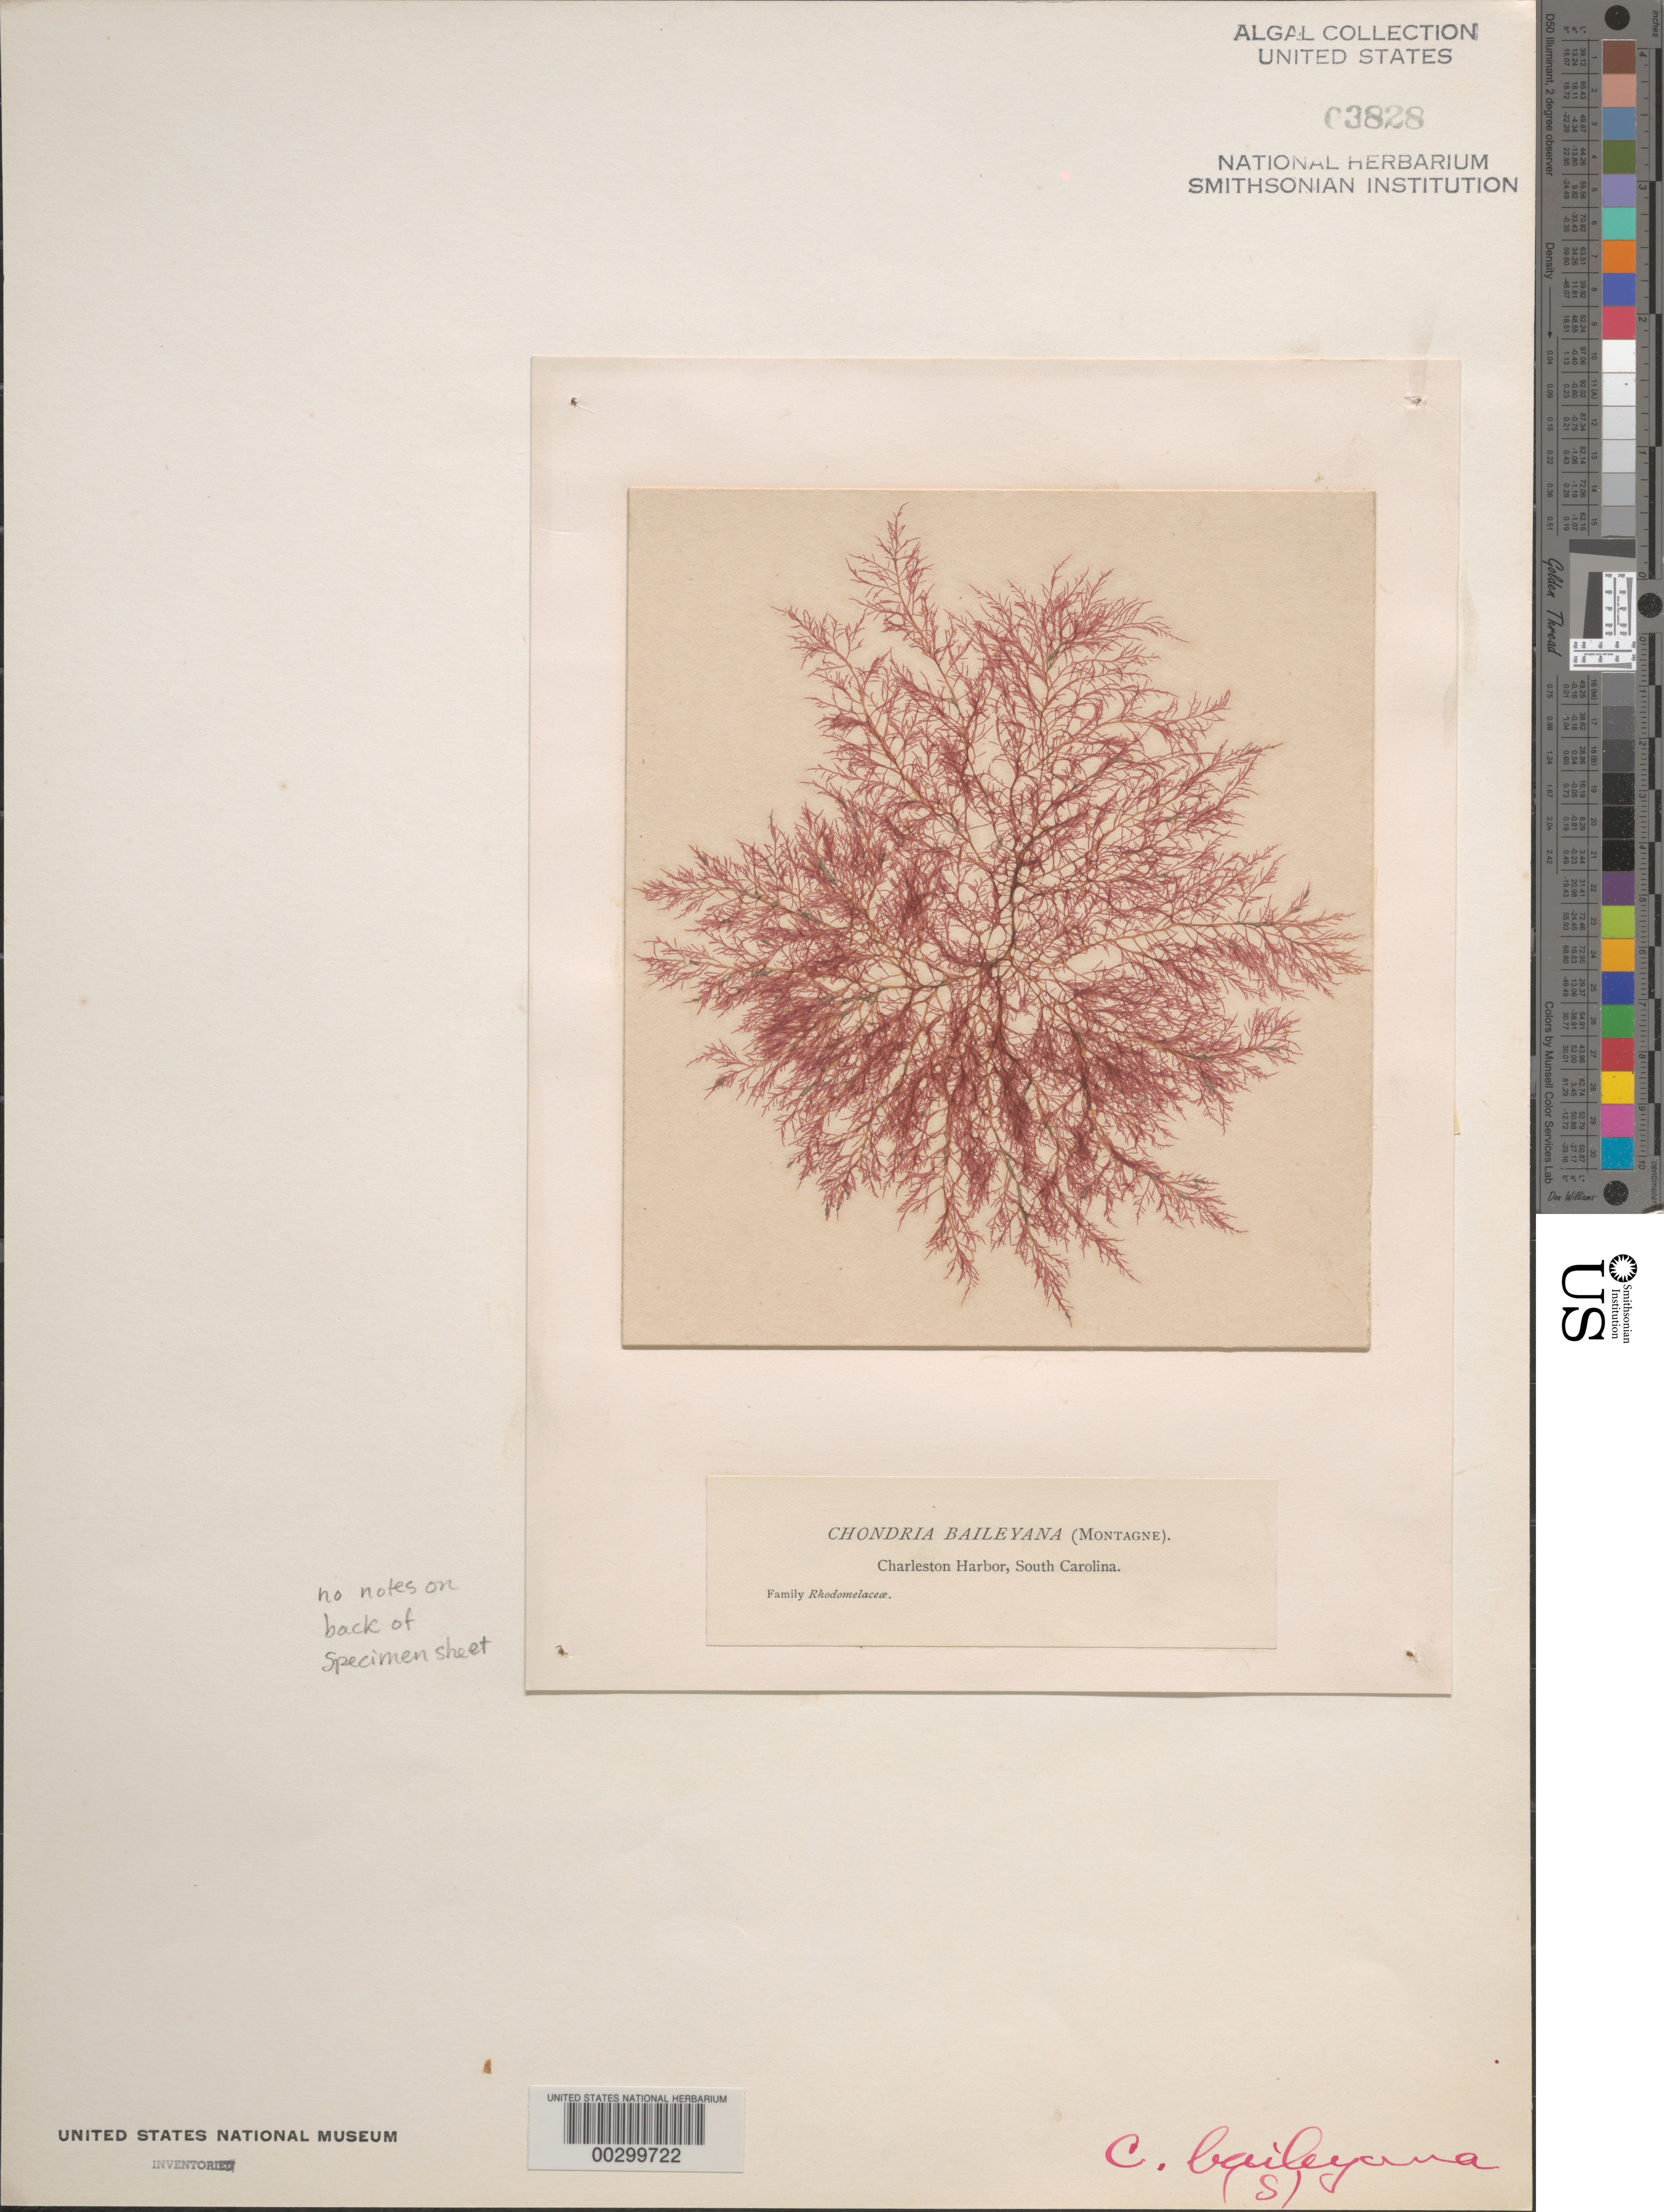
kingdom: Plantae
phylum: Rhodophyta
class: Florideophyceae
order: Ceramiales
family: Rhodomelaceae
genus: Chondria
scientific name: Chondria baileyana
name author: (Mont.) Harv.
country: United States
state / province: South Carolina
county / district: Charleston County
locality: Charleston harbor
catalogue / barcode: US 3828